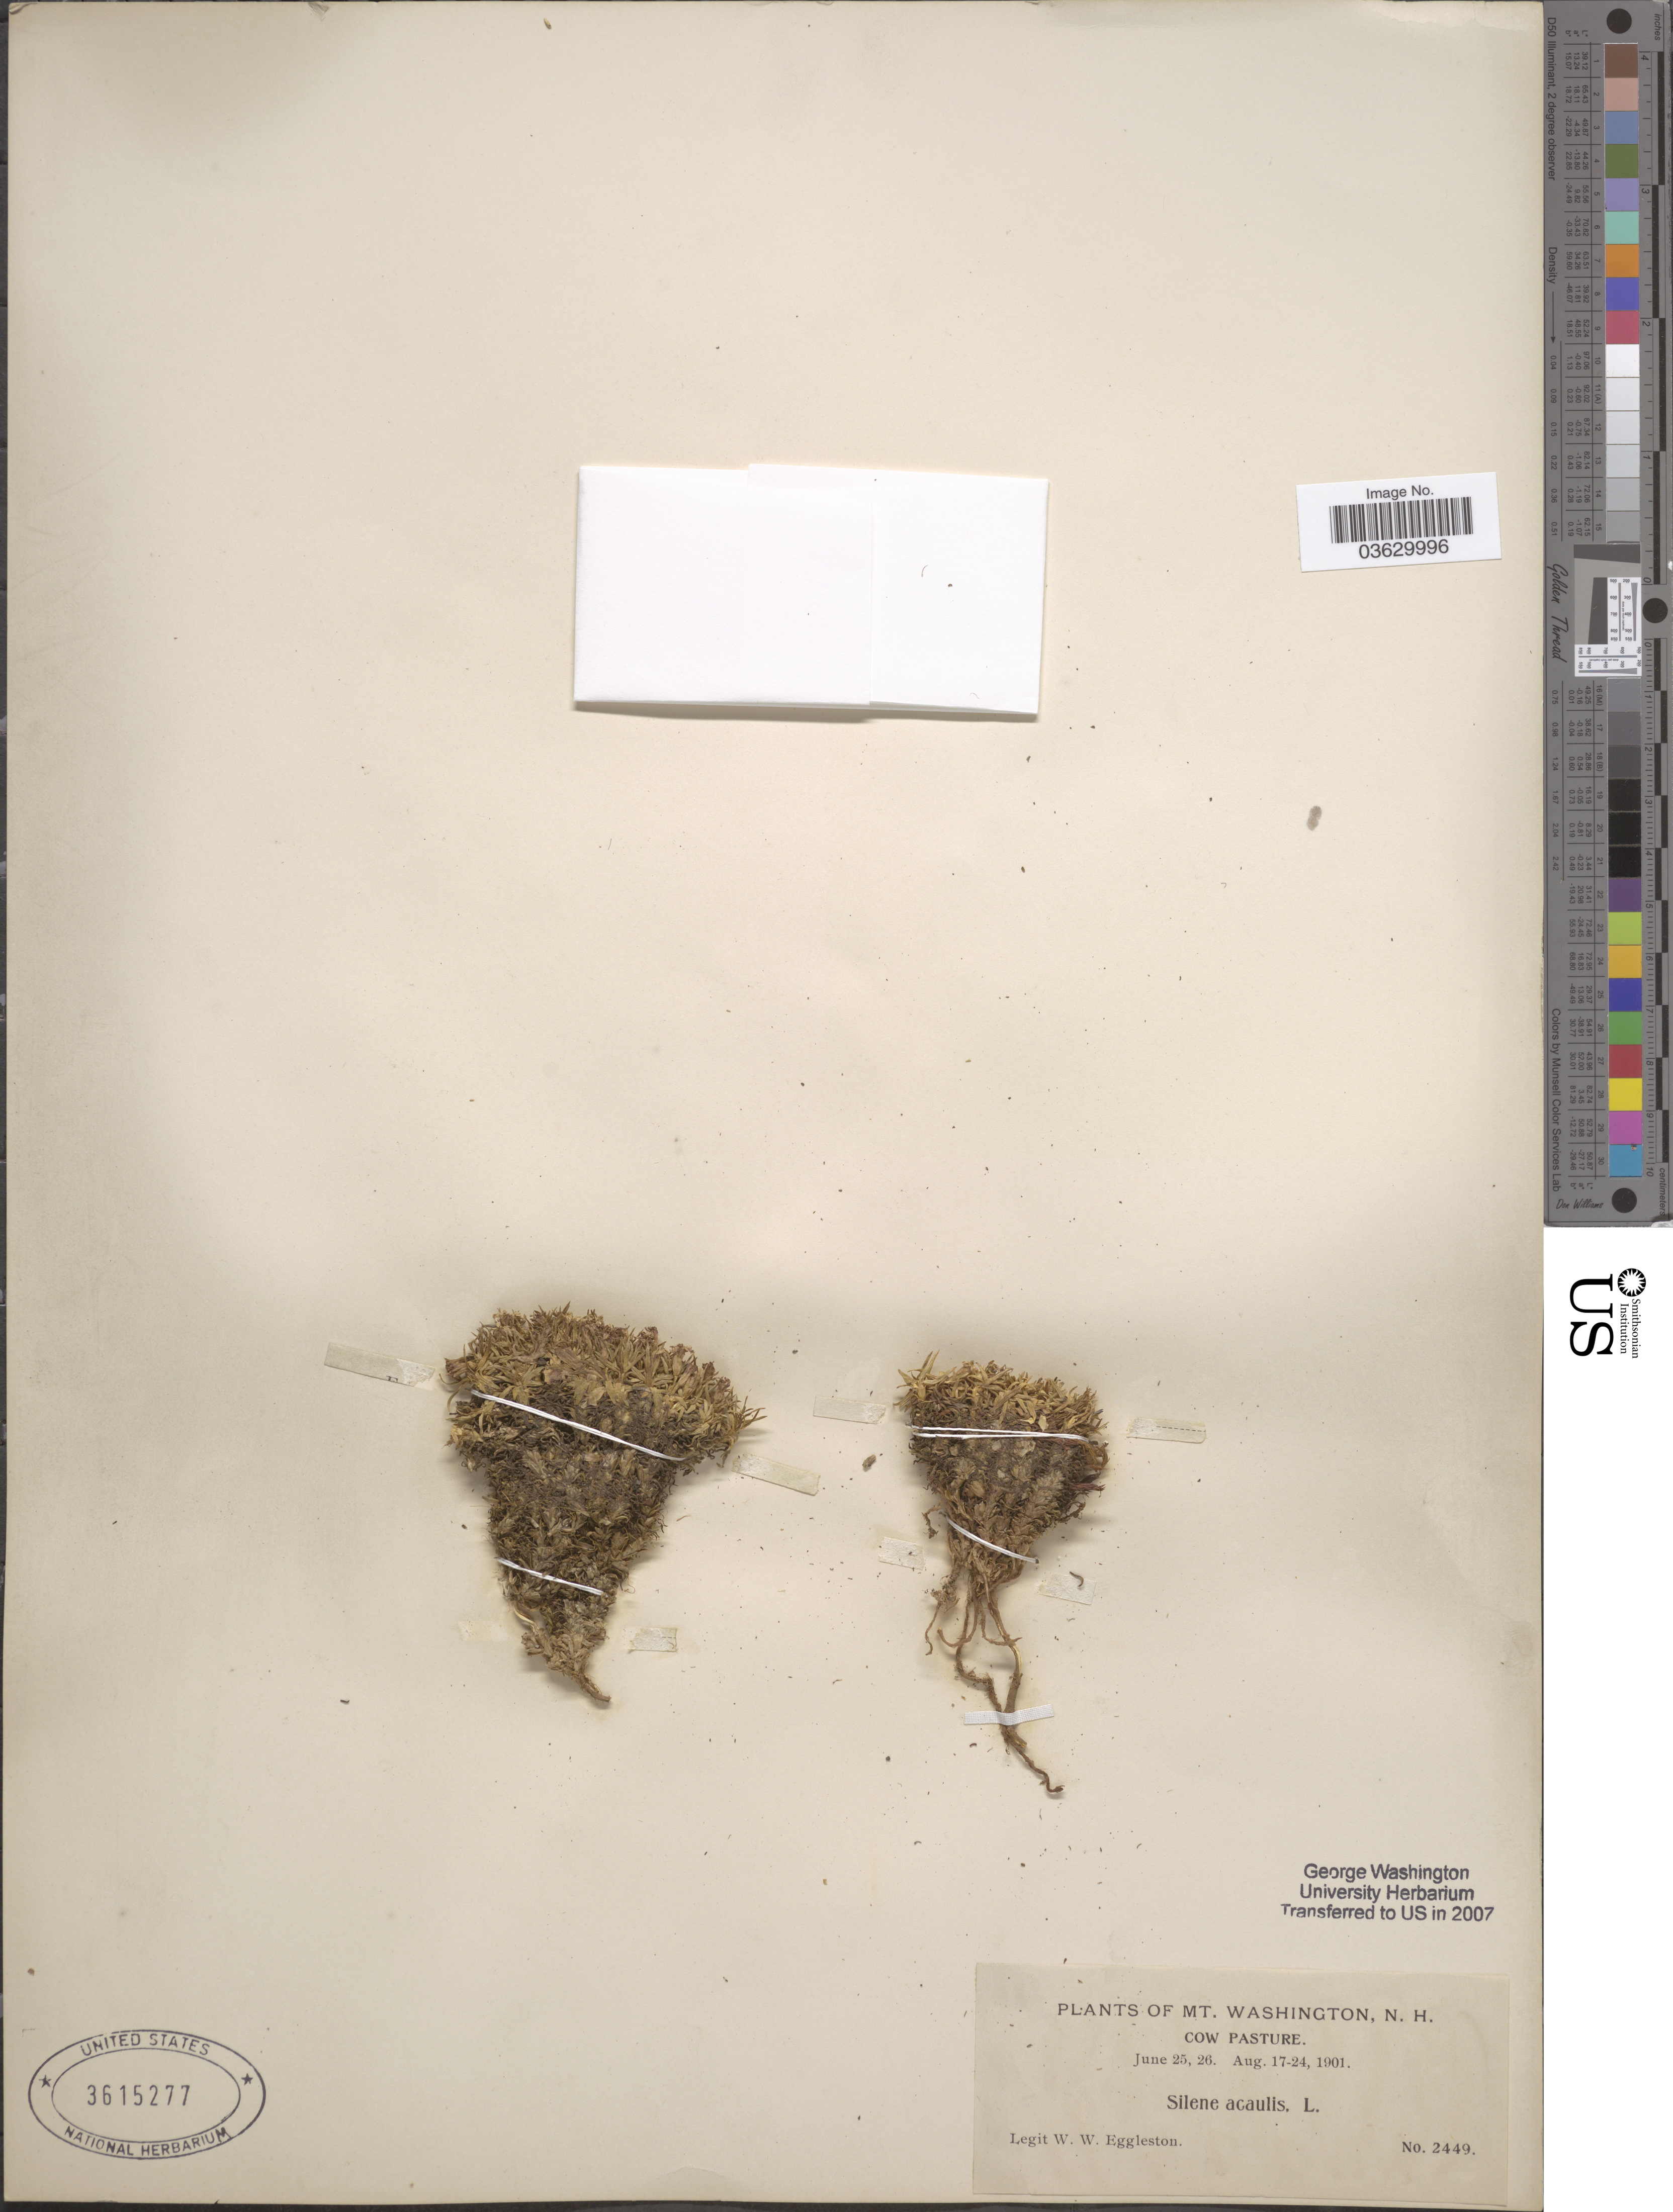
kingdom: Plantae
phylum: Tracheophyta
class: Magnoliopsida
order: Caryophyllales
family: Caryophyllaceae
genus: Silene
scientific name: Silene acaulis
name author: (L.) Jacq.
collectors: W. W. Eggleston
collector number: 2449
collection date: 1901-06-25/1901-08-24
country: United States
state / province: New Hampshire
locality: Mt. Washington. Cow Pasture.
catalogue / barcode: US 3615277